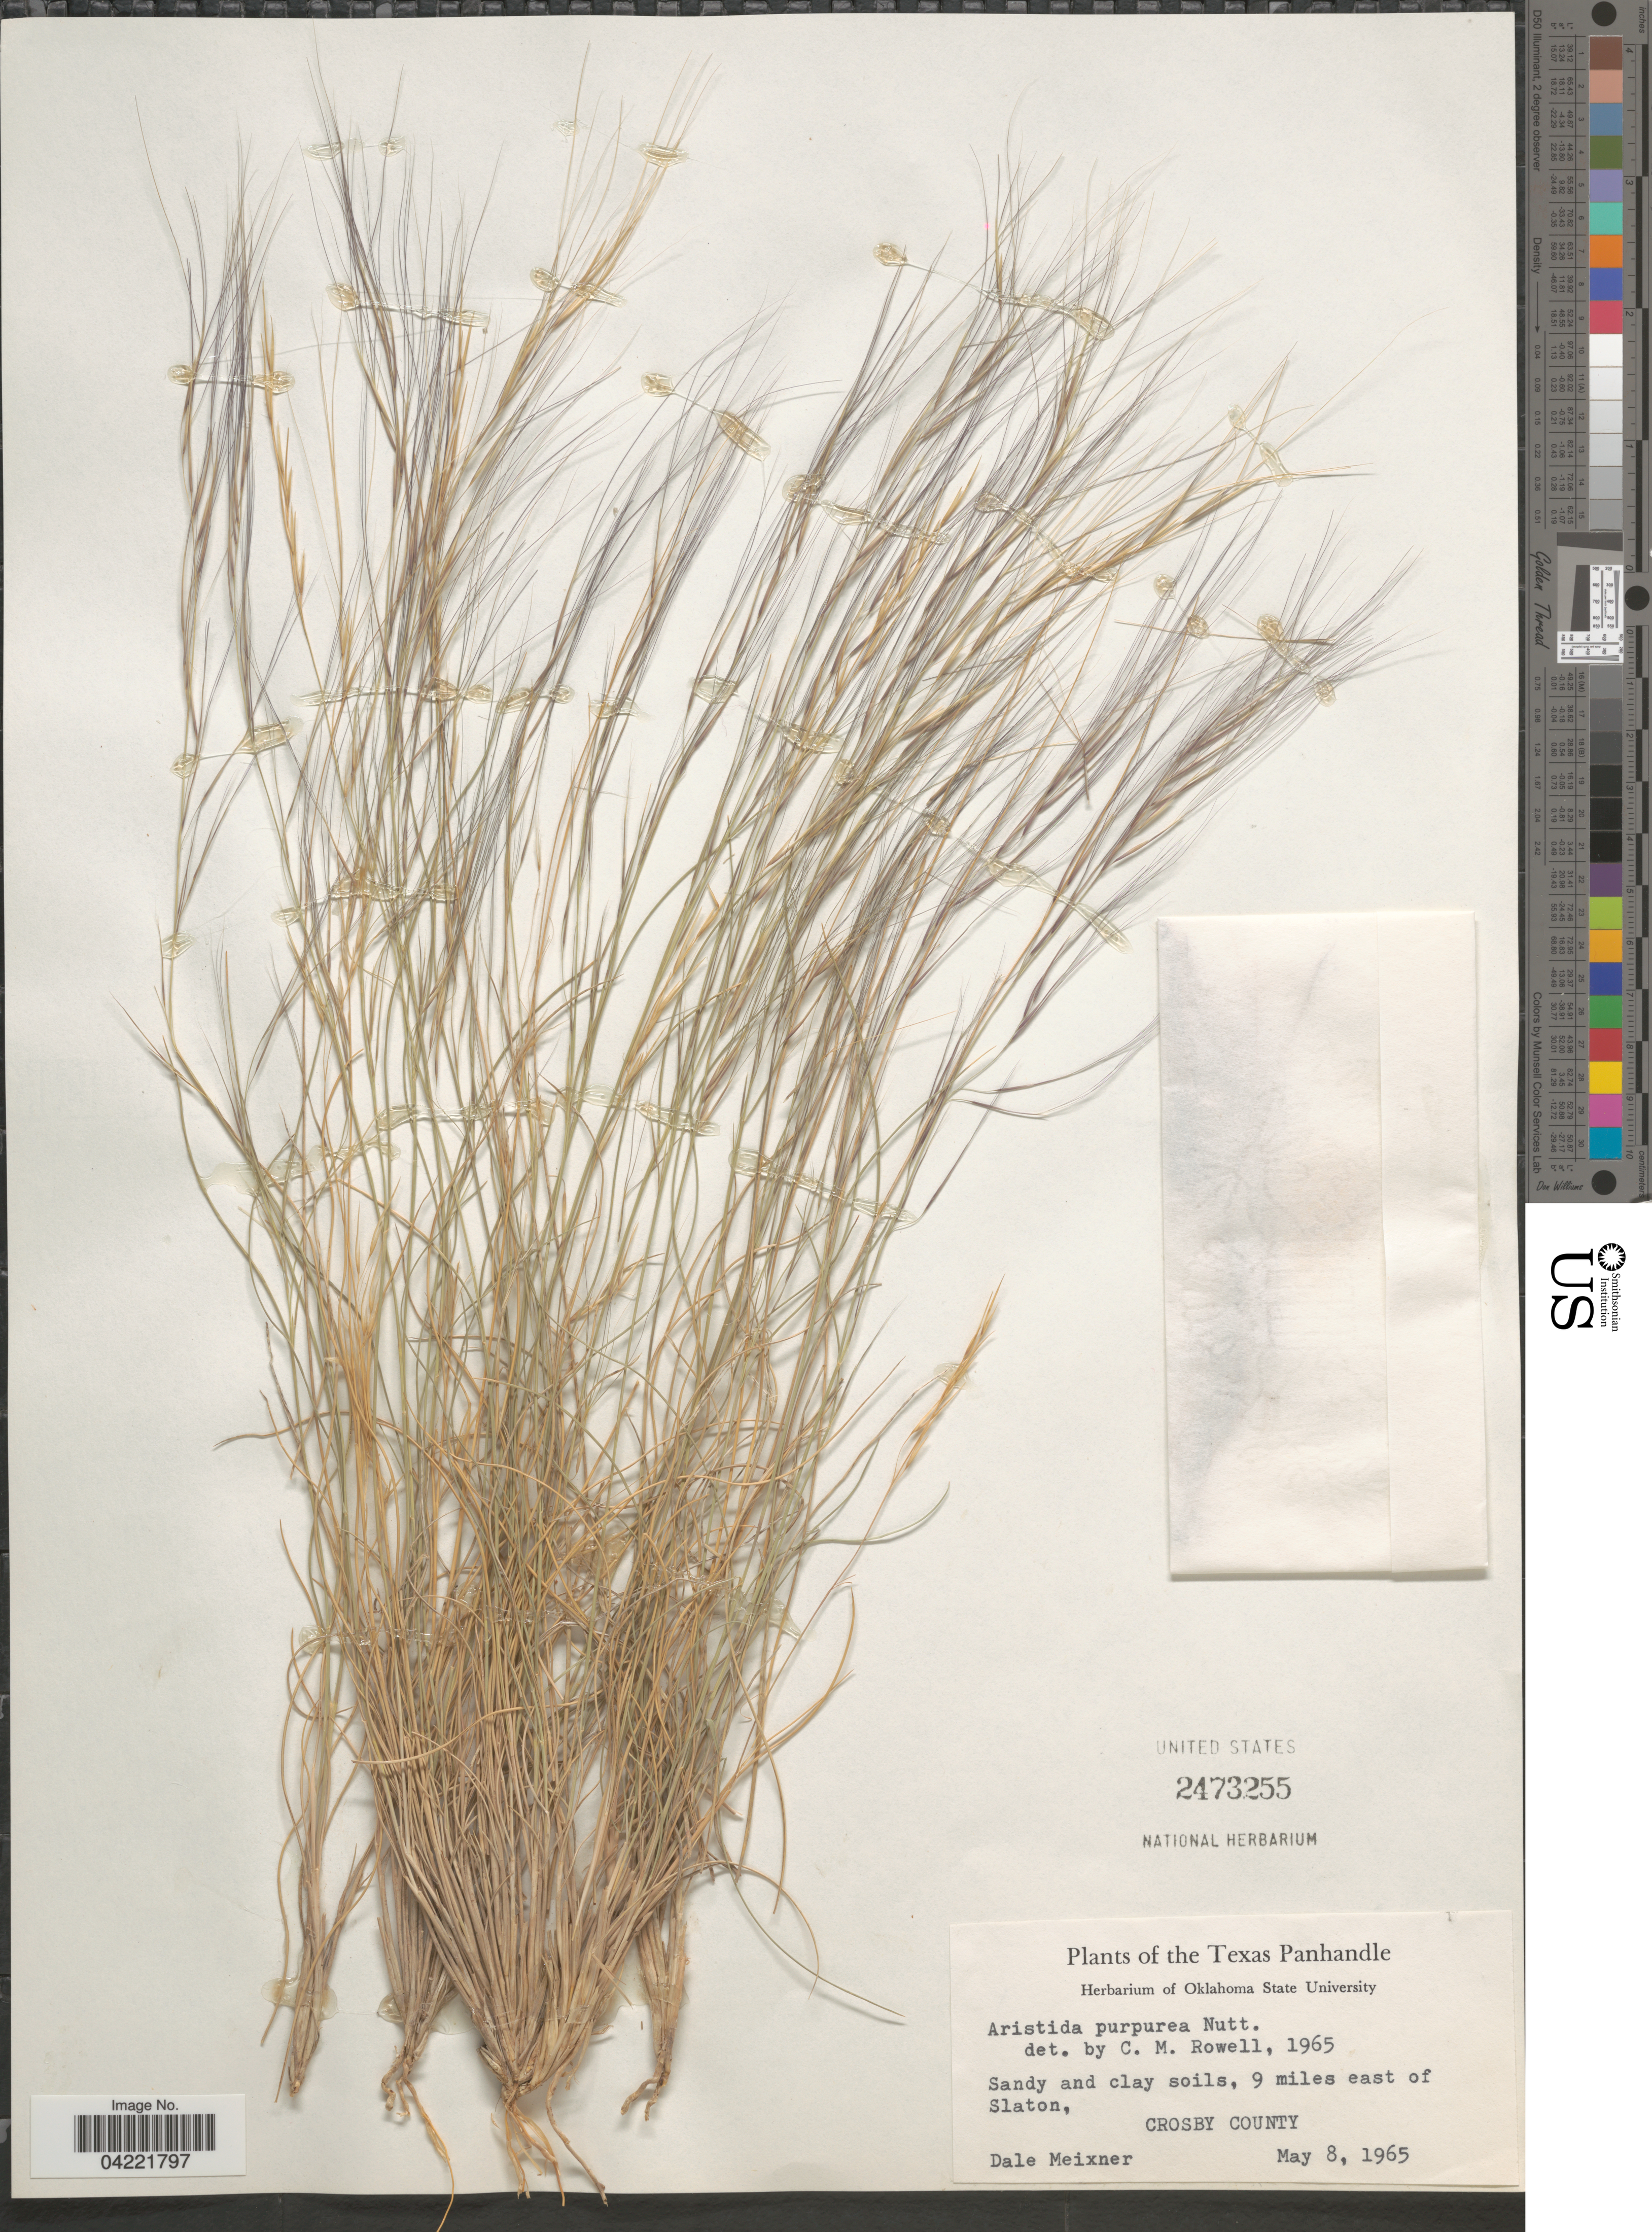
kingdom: Plantae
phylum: Tracheophyta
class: Liliopsida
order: Poales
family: Poaceae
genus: Aristida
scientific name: Aristida purpurea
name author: Nutt.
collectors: D. Meixner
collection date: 1965-05-08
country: United States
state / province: Texas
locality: Texas Panhandle. 9 miles east of Slaton, Crosby County.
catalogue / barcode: US 2473255